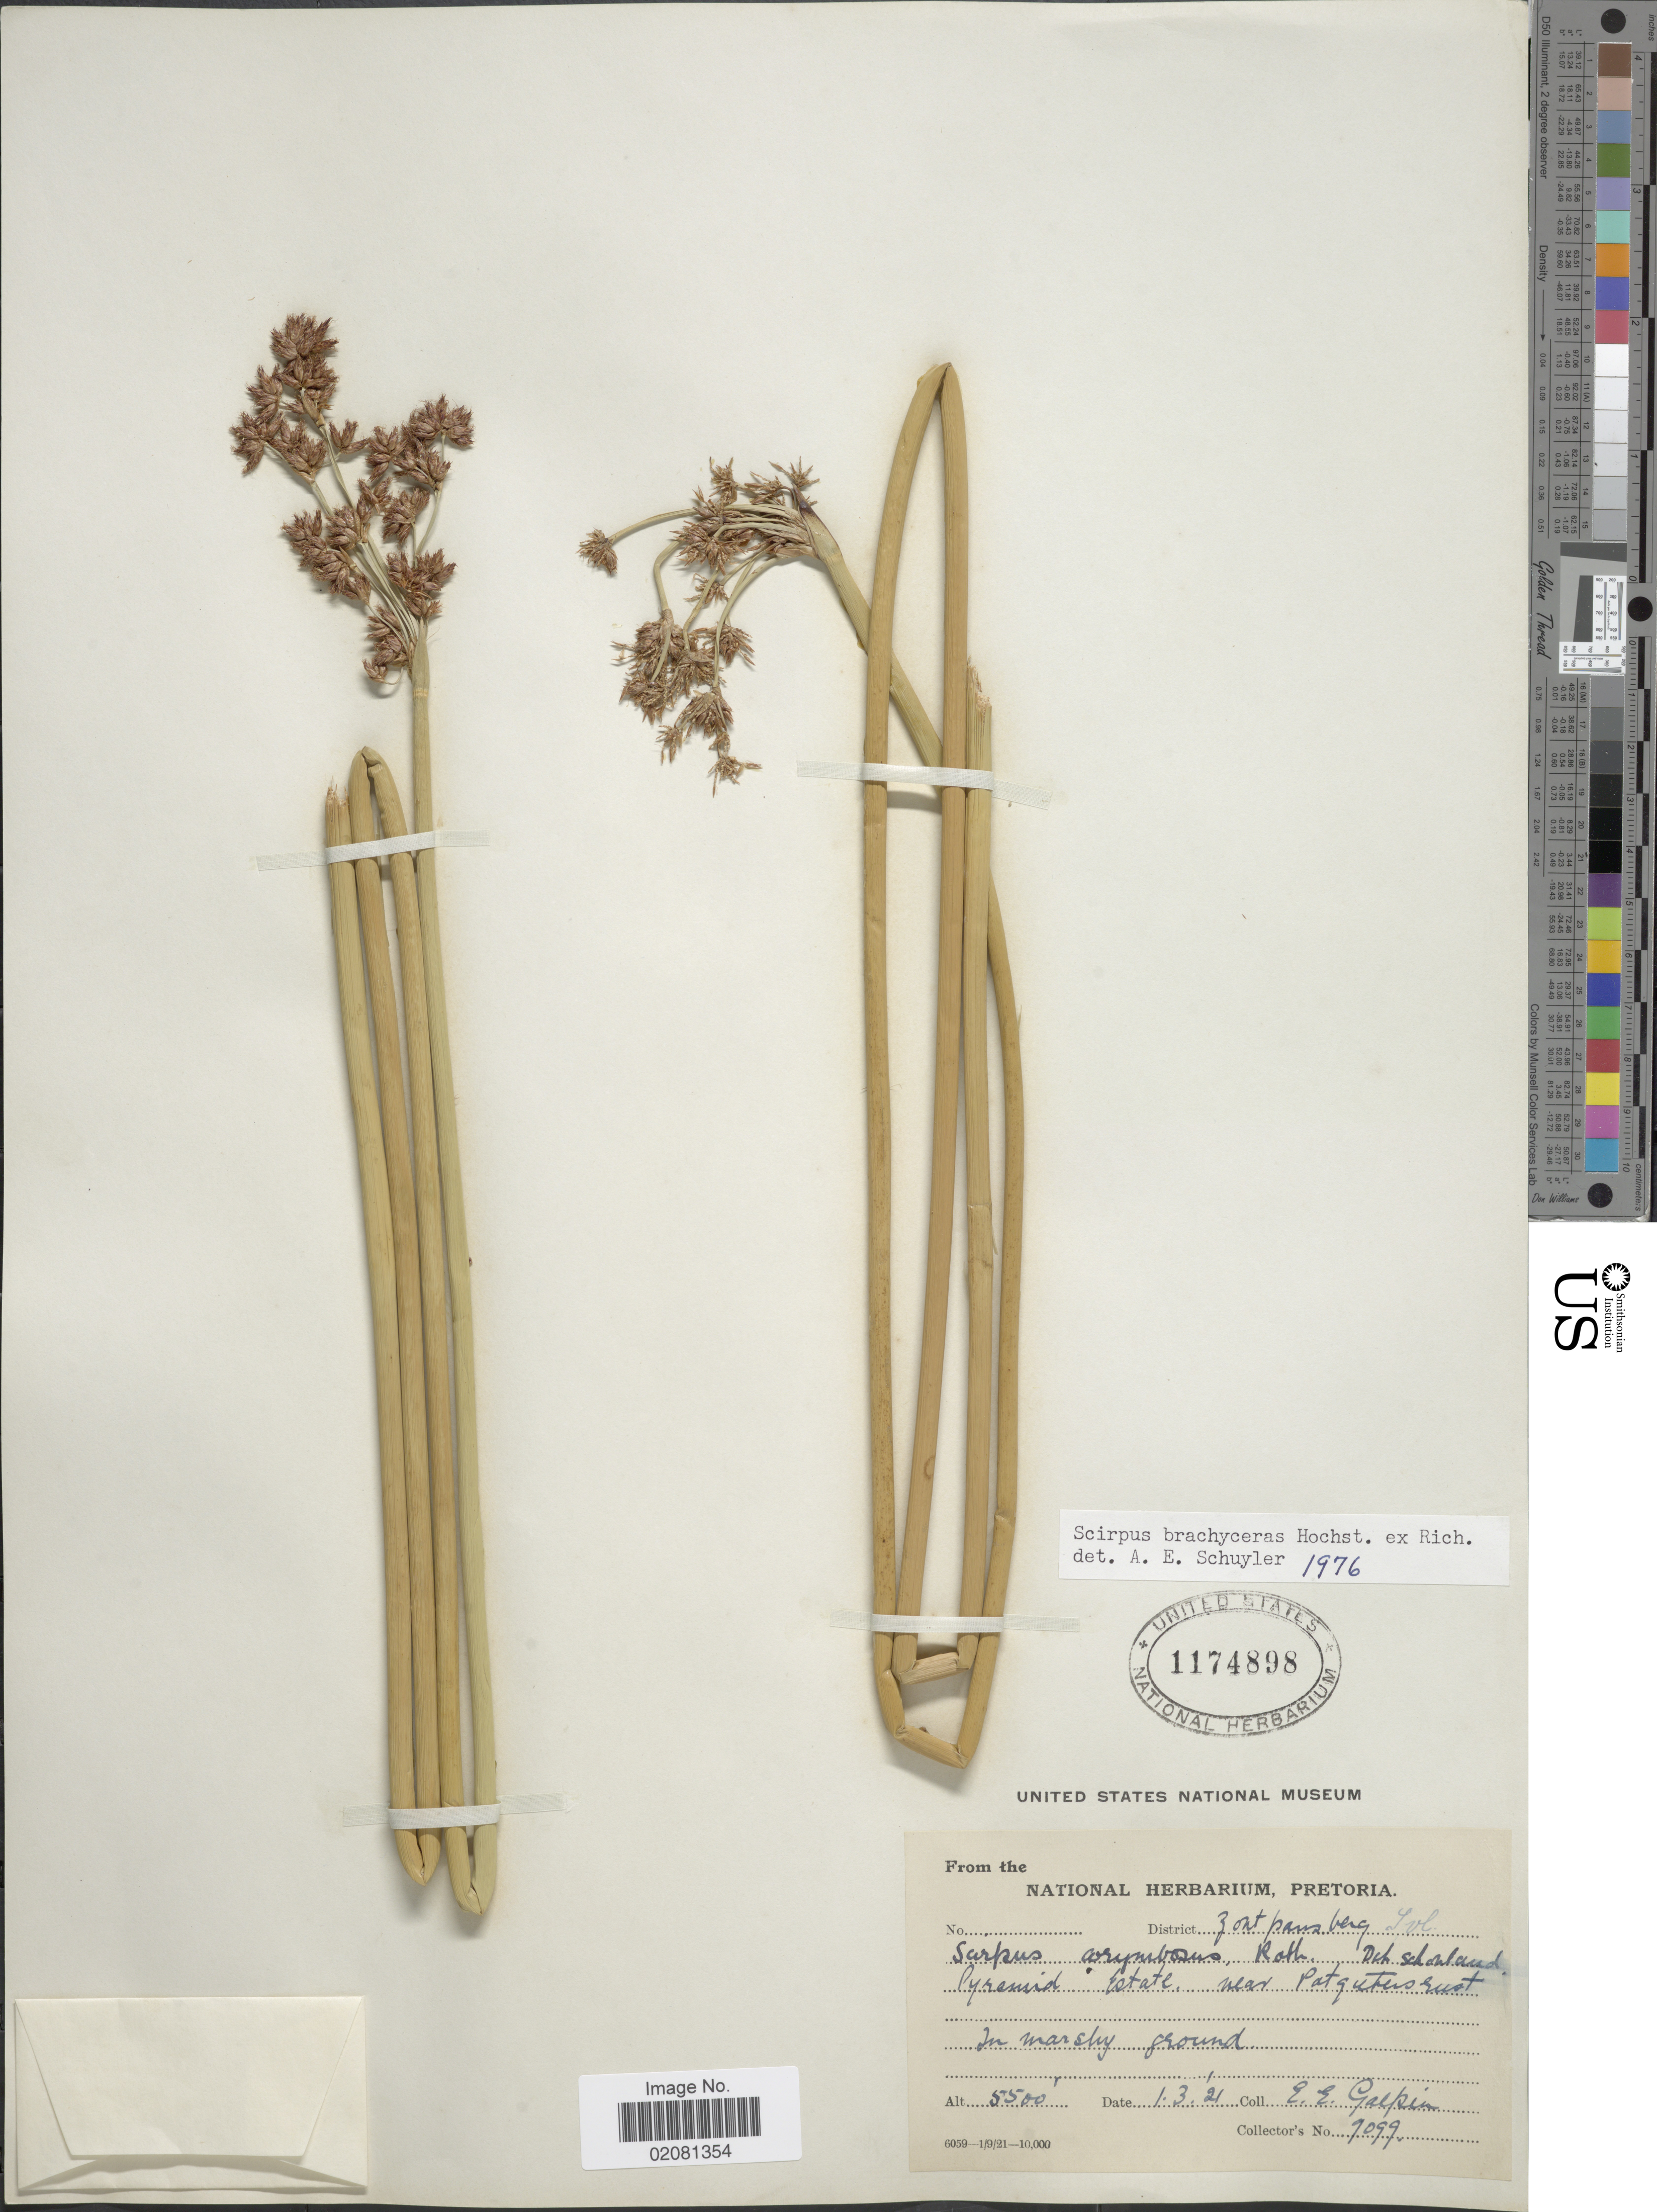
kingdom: Plantae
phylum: Tracheophyta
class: Liliopsida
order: Poales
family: Cyperaceae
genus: Schoenoplectus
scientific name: Schoenoplectus corymbosus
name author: (Roth ex Roem. & Schult.) J. Raynal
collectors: E. Galpin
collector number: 7099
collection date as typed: Transcribed d/m/y: 1/3/21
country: South Africa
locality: District Zoutpansberg Tvl, Pyramid Estate near Potgietersrust, in marshy ground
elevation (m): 1676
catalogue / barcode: US 1174898